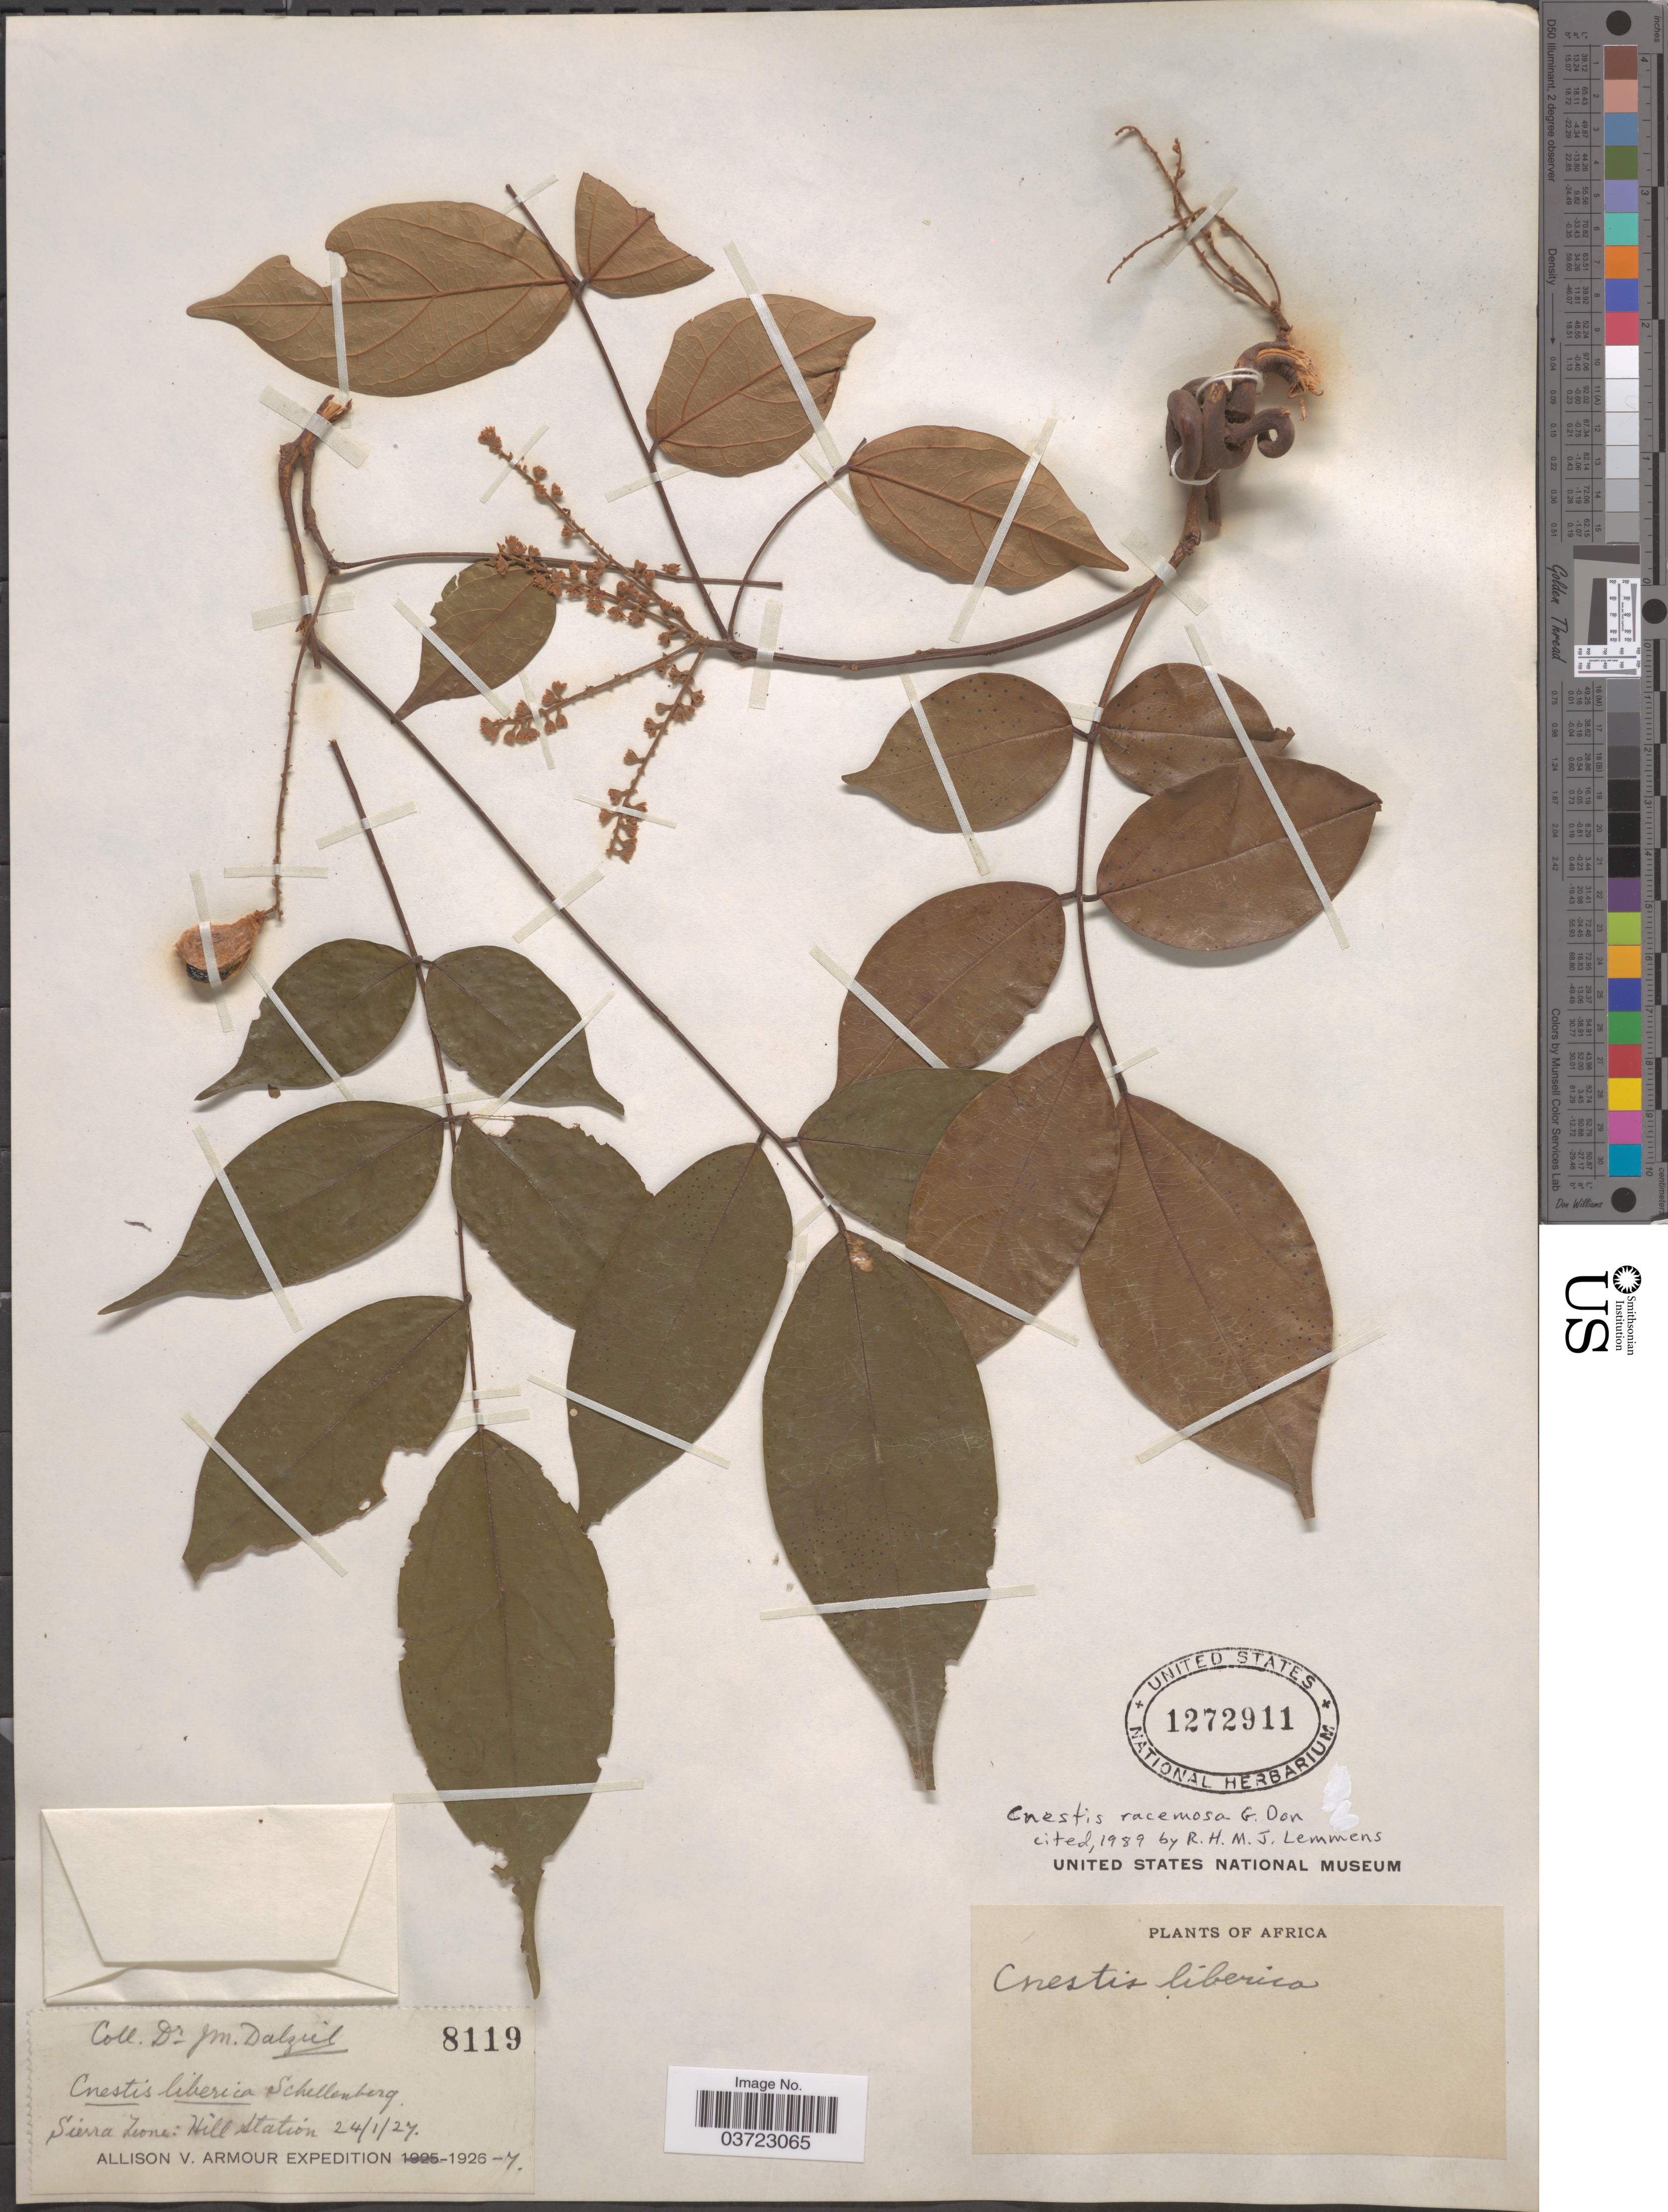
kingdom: Plantae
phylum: Tracheophyta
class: Magnoliopsida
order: Oxalidales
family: Connaraceae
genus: Cnestis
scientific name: Cnestis racemosa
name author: G. Don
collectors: J. Dalziel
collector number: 8119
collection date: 1927-01-24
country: Sierra Leone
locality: Hill station.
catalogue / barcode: US 1272911